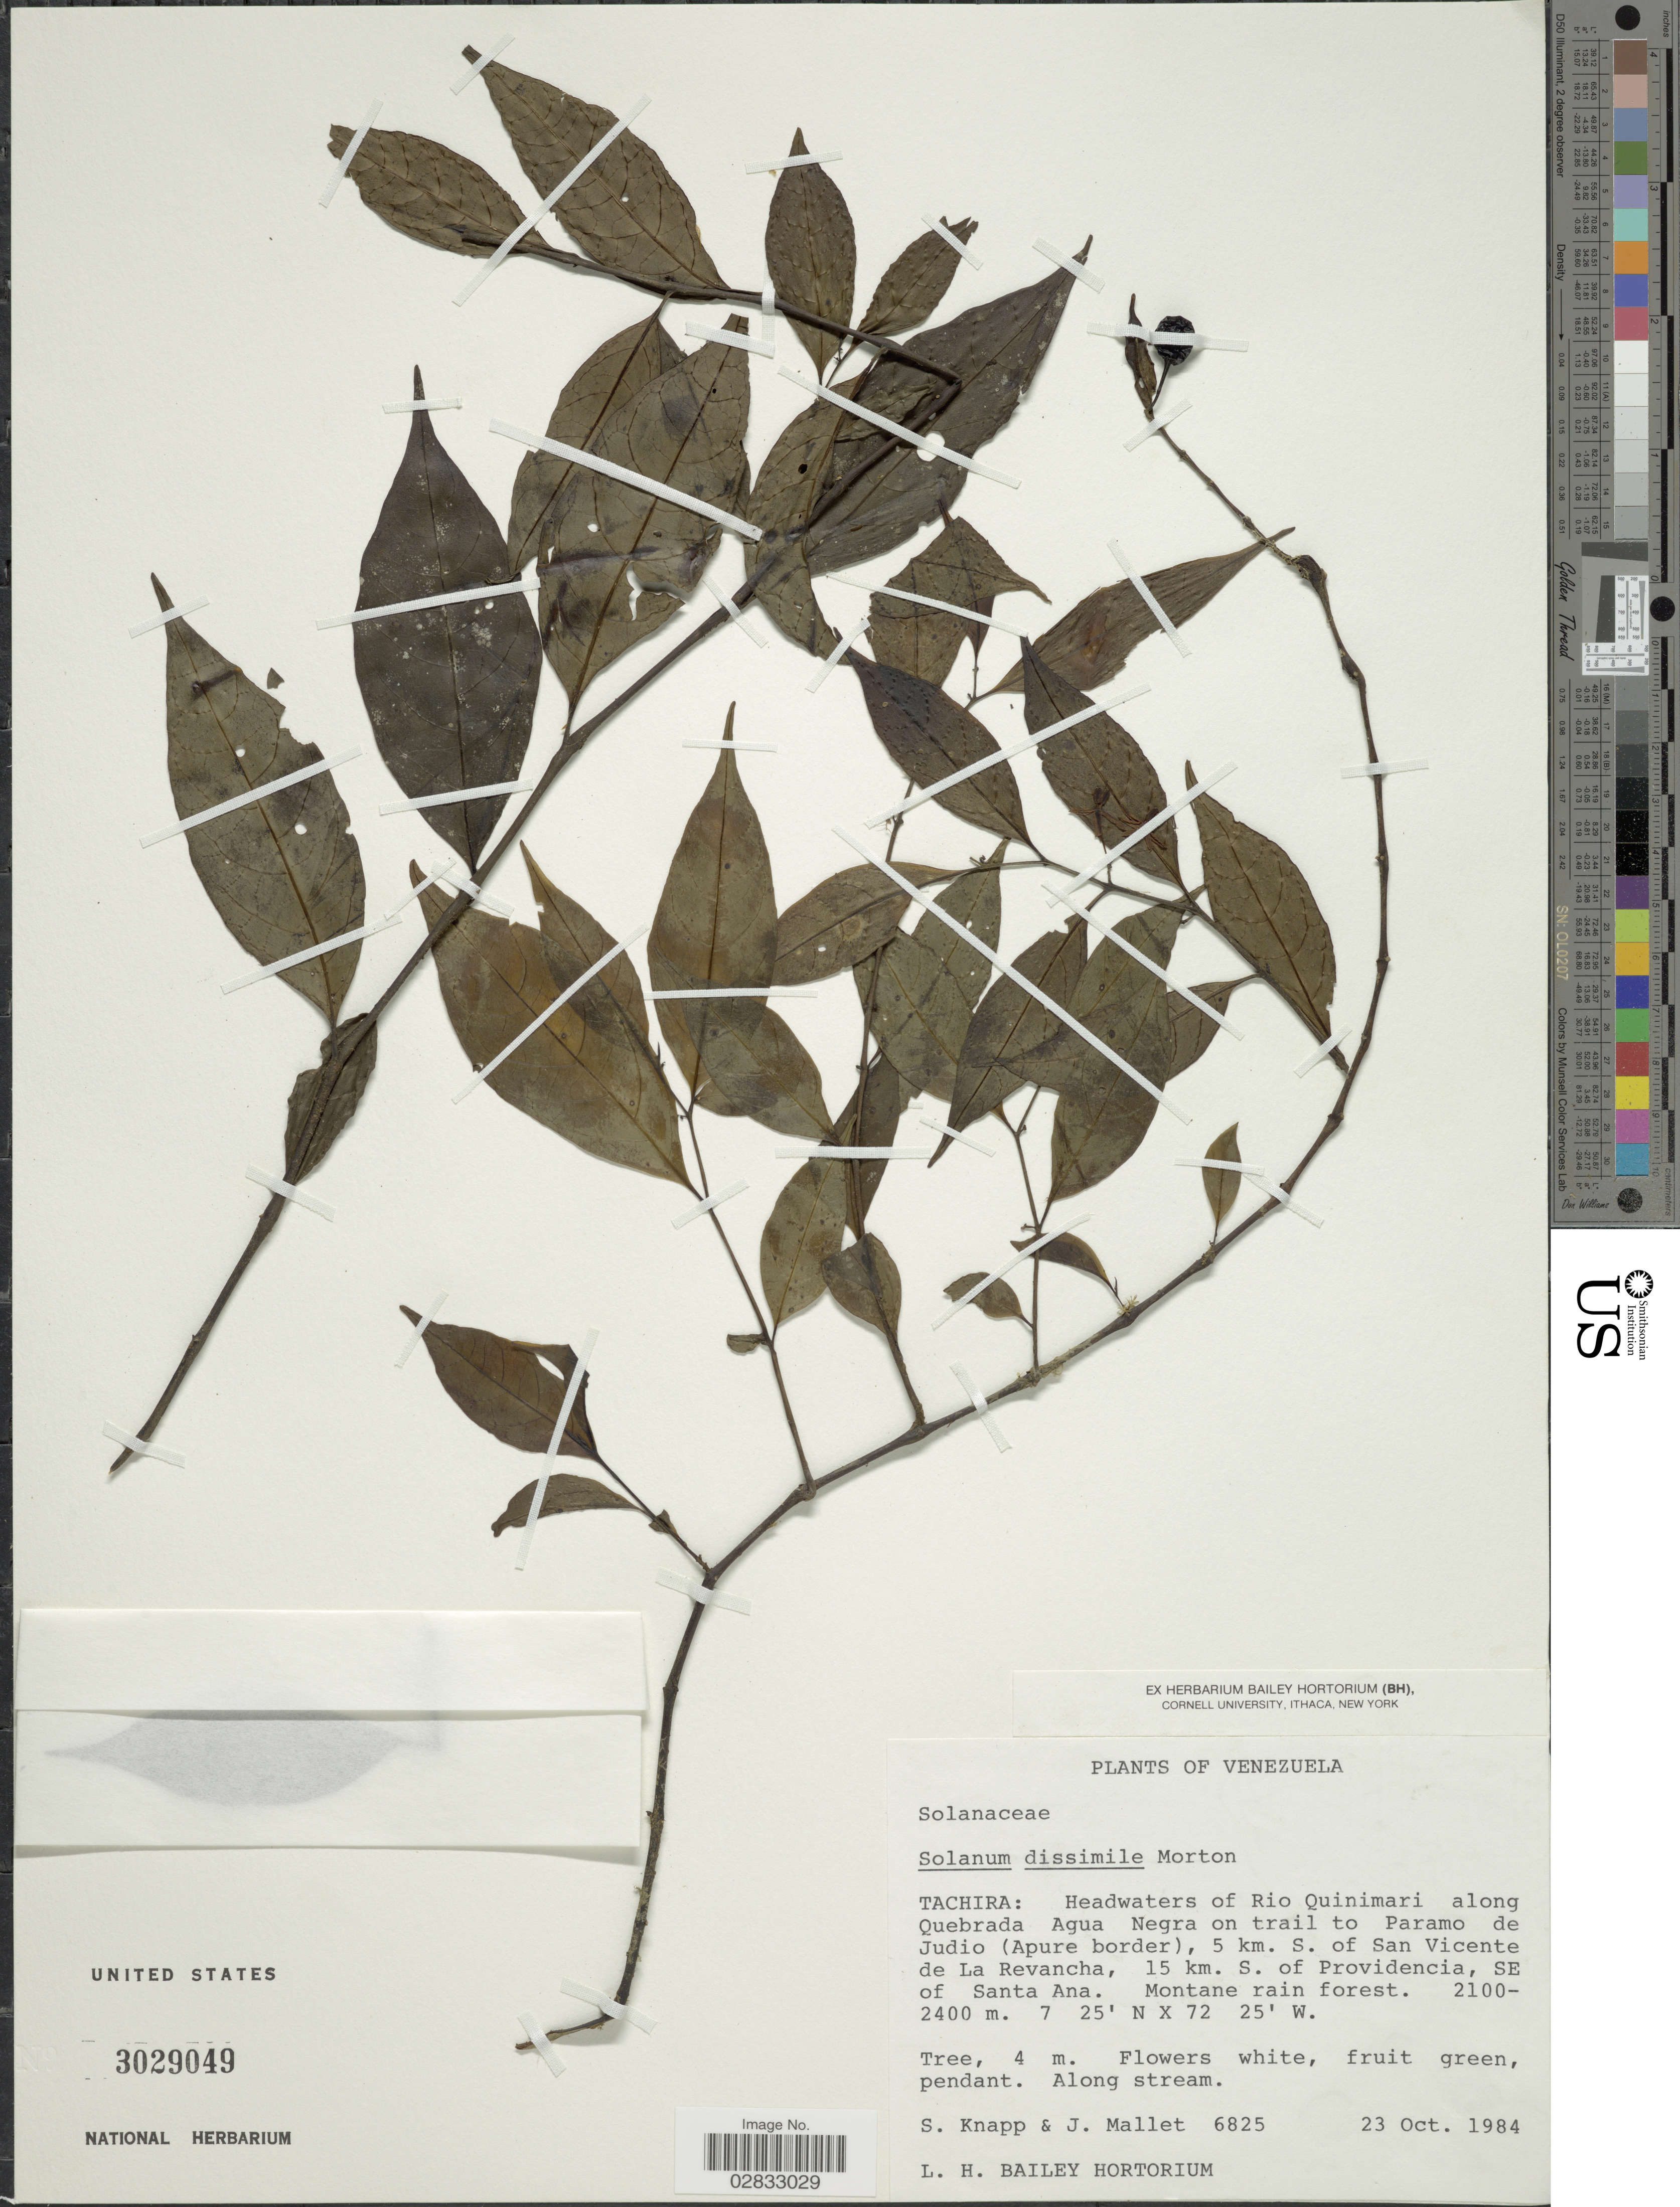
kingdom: Plantae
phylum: Tracheophyta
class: Magnoliopsida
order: Solanales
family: Solanaceae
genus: Solanum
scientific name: Solanum dissimile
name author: C.V. Morton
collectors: S. Knapp & J. Mallet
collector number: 6825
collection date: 1984-10-23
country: Venezuela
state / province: Tachira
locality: Headwaters of Rio Quinimari along Quebrada Agua Negra on trail to Paramo de Judio (Apure border), 5 km. S. of San Vicente de La Revancha, 15 km. S. of Providencia, SE of Santa Ana.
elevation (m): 2100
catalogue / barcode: US 3029049